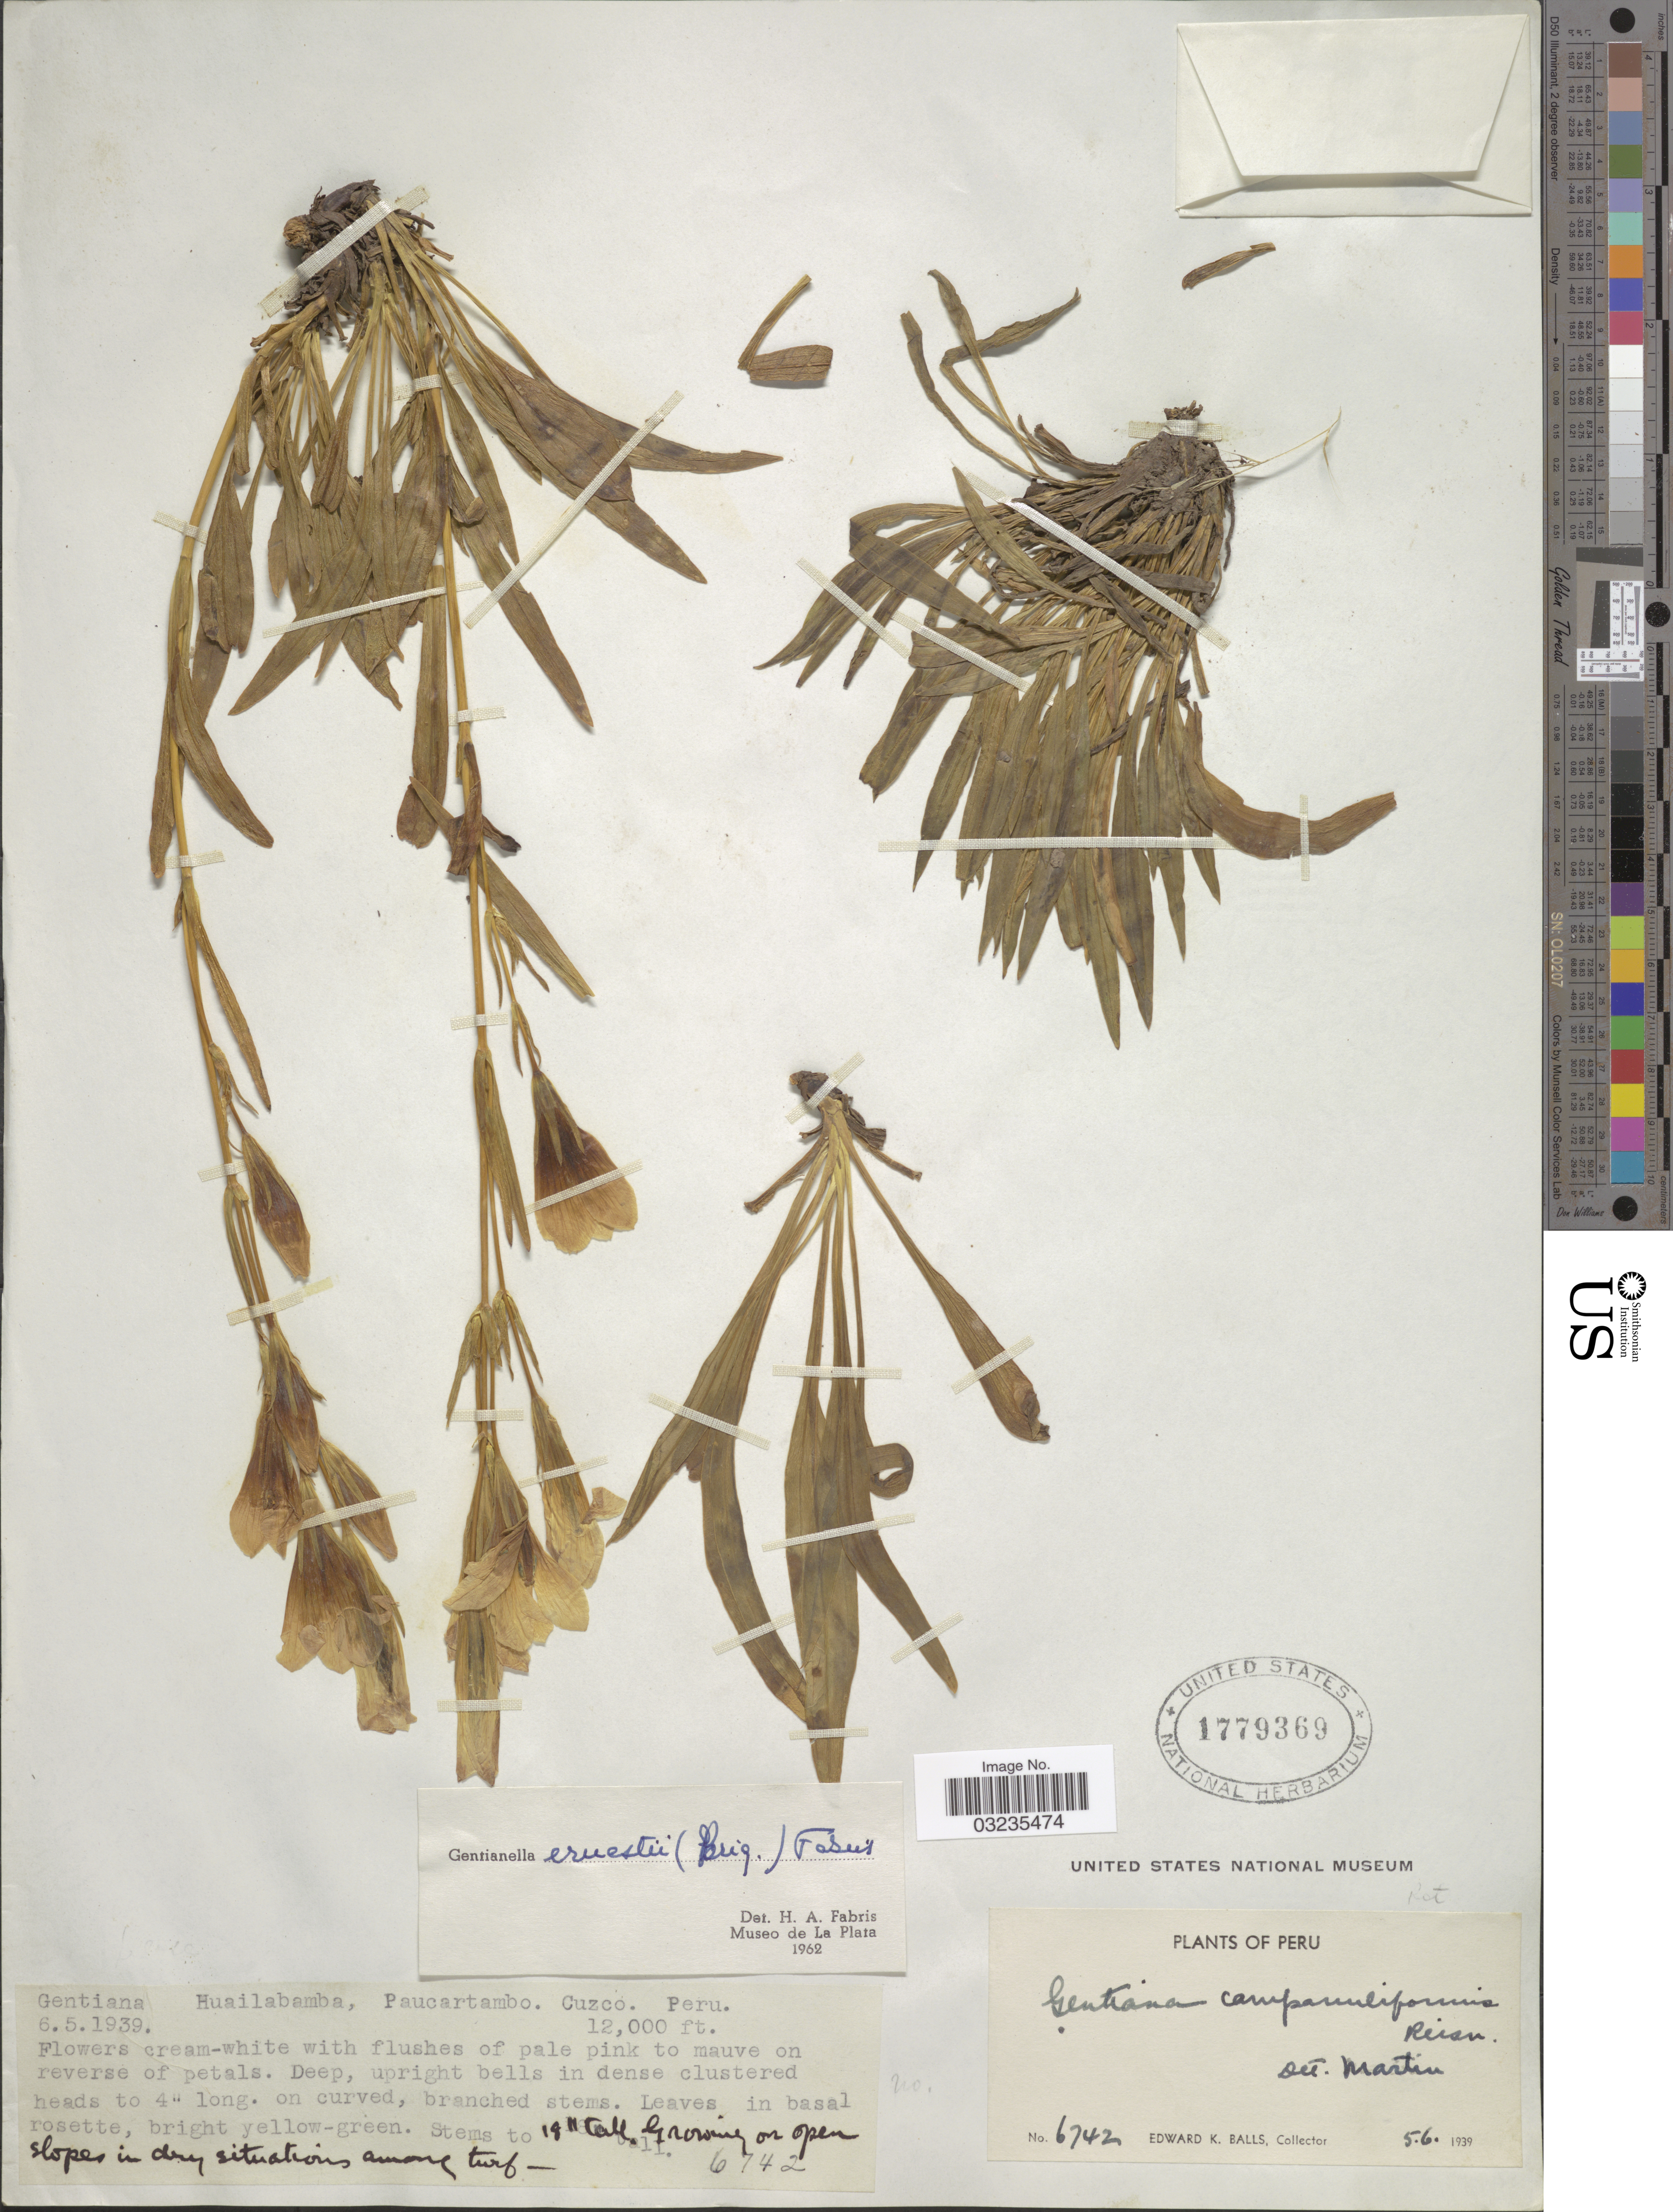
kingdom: Plantae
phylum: Tracheophyta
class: Magnoliopsida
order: Gentianales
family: Gentianaceae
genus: Gentiana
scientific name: Gentiana ernestii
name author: Briq.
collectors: E. K. Balls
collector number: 6742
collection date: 1939-05-06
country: Peru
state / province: Cusco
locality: Huailabamba, Paucartambo, Cuzco.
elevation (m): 3658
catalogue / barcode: US 1779369